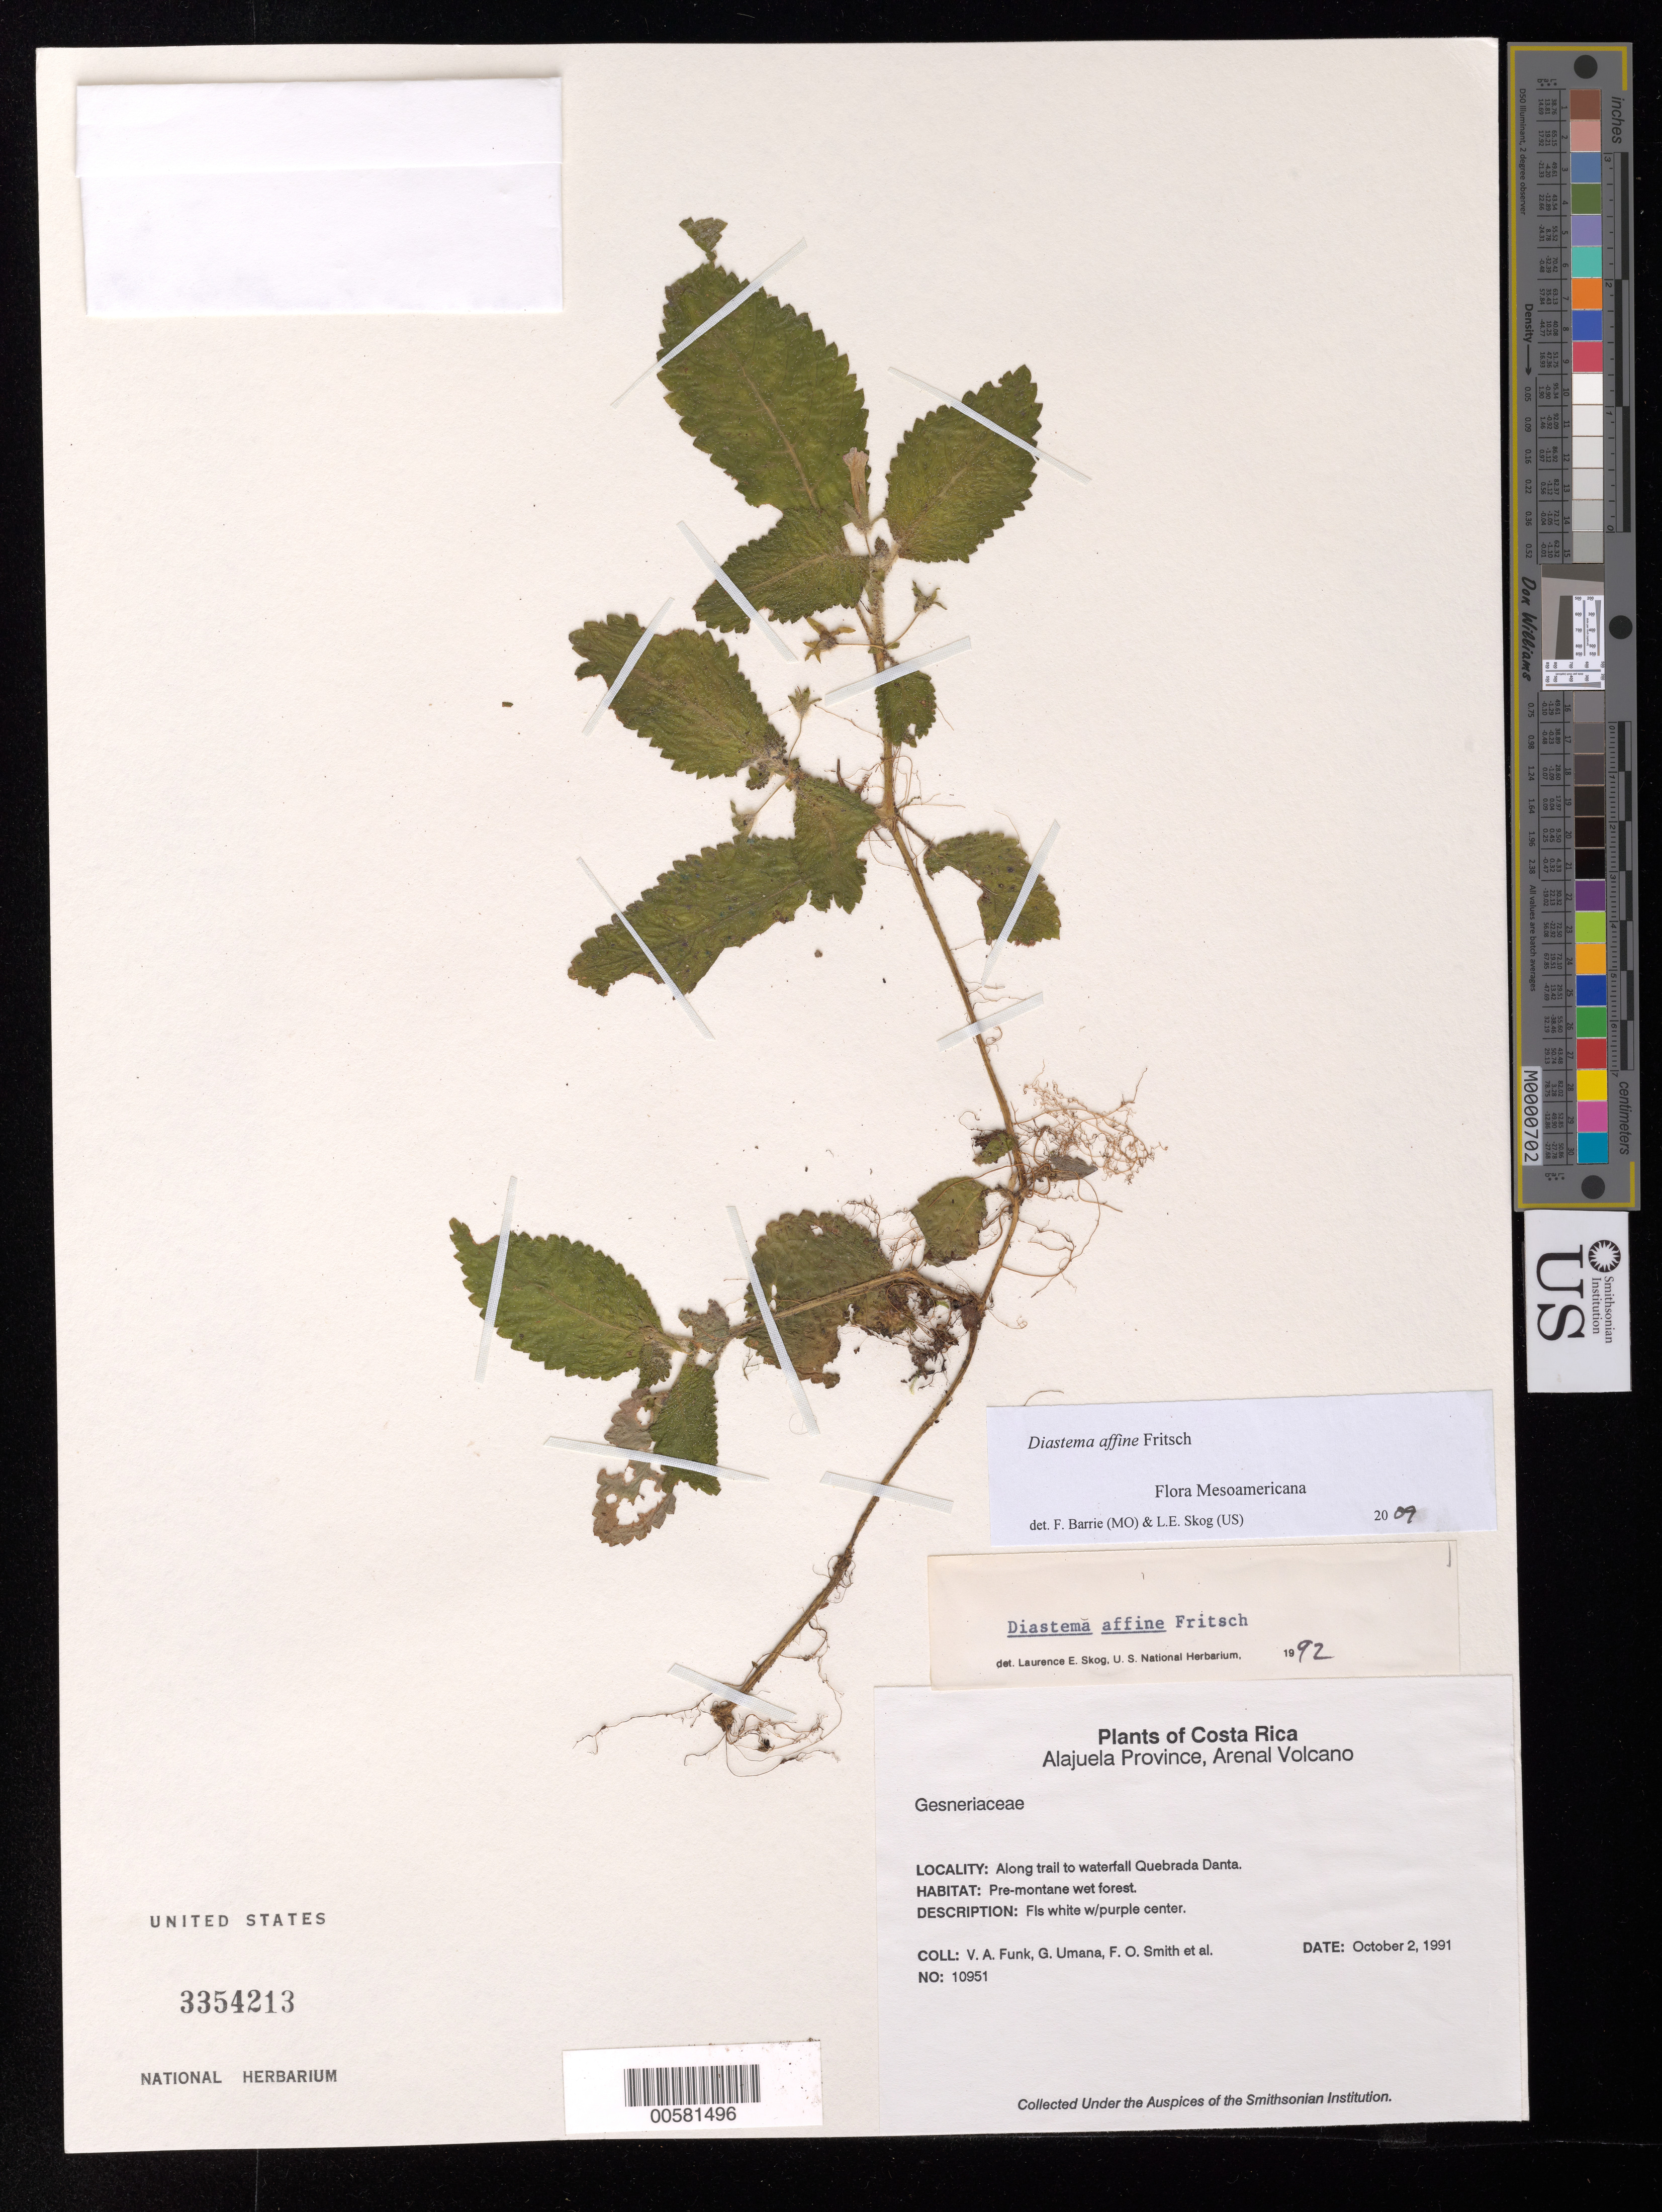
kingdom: Plantae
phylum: Tracheophyta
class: Magnoliopsida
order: Lamiales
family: Gesneriaceae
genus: Diastema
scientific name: Diastema affine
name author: Fritsch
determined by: Skog, Laurence E.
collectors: V. Funk, G. Umana, F. Smith & et al.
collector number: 10951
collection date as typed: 02 Oct 1991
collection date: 1991-10-02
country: Costa Rica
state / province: Alajuela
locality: Arenal Volcano; along trail to waterfall Quebrada Danta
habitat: Pre-montane wet forest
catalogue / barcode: US 3354213